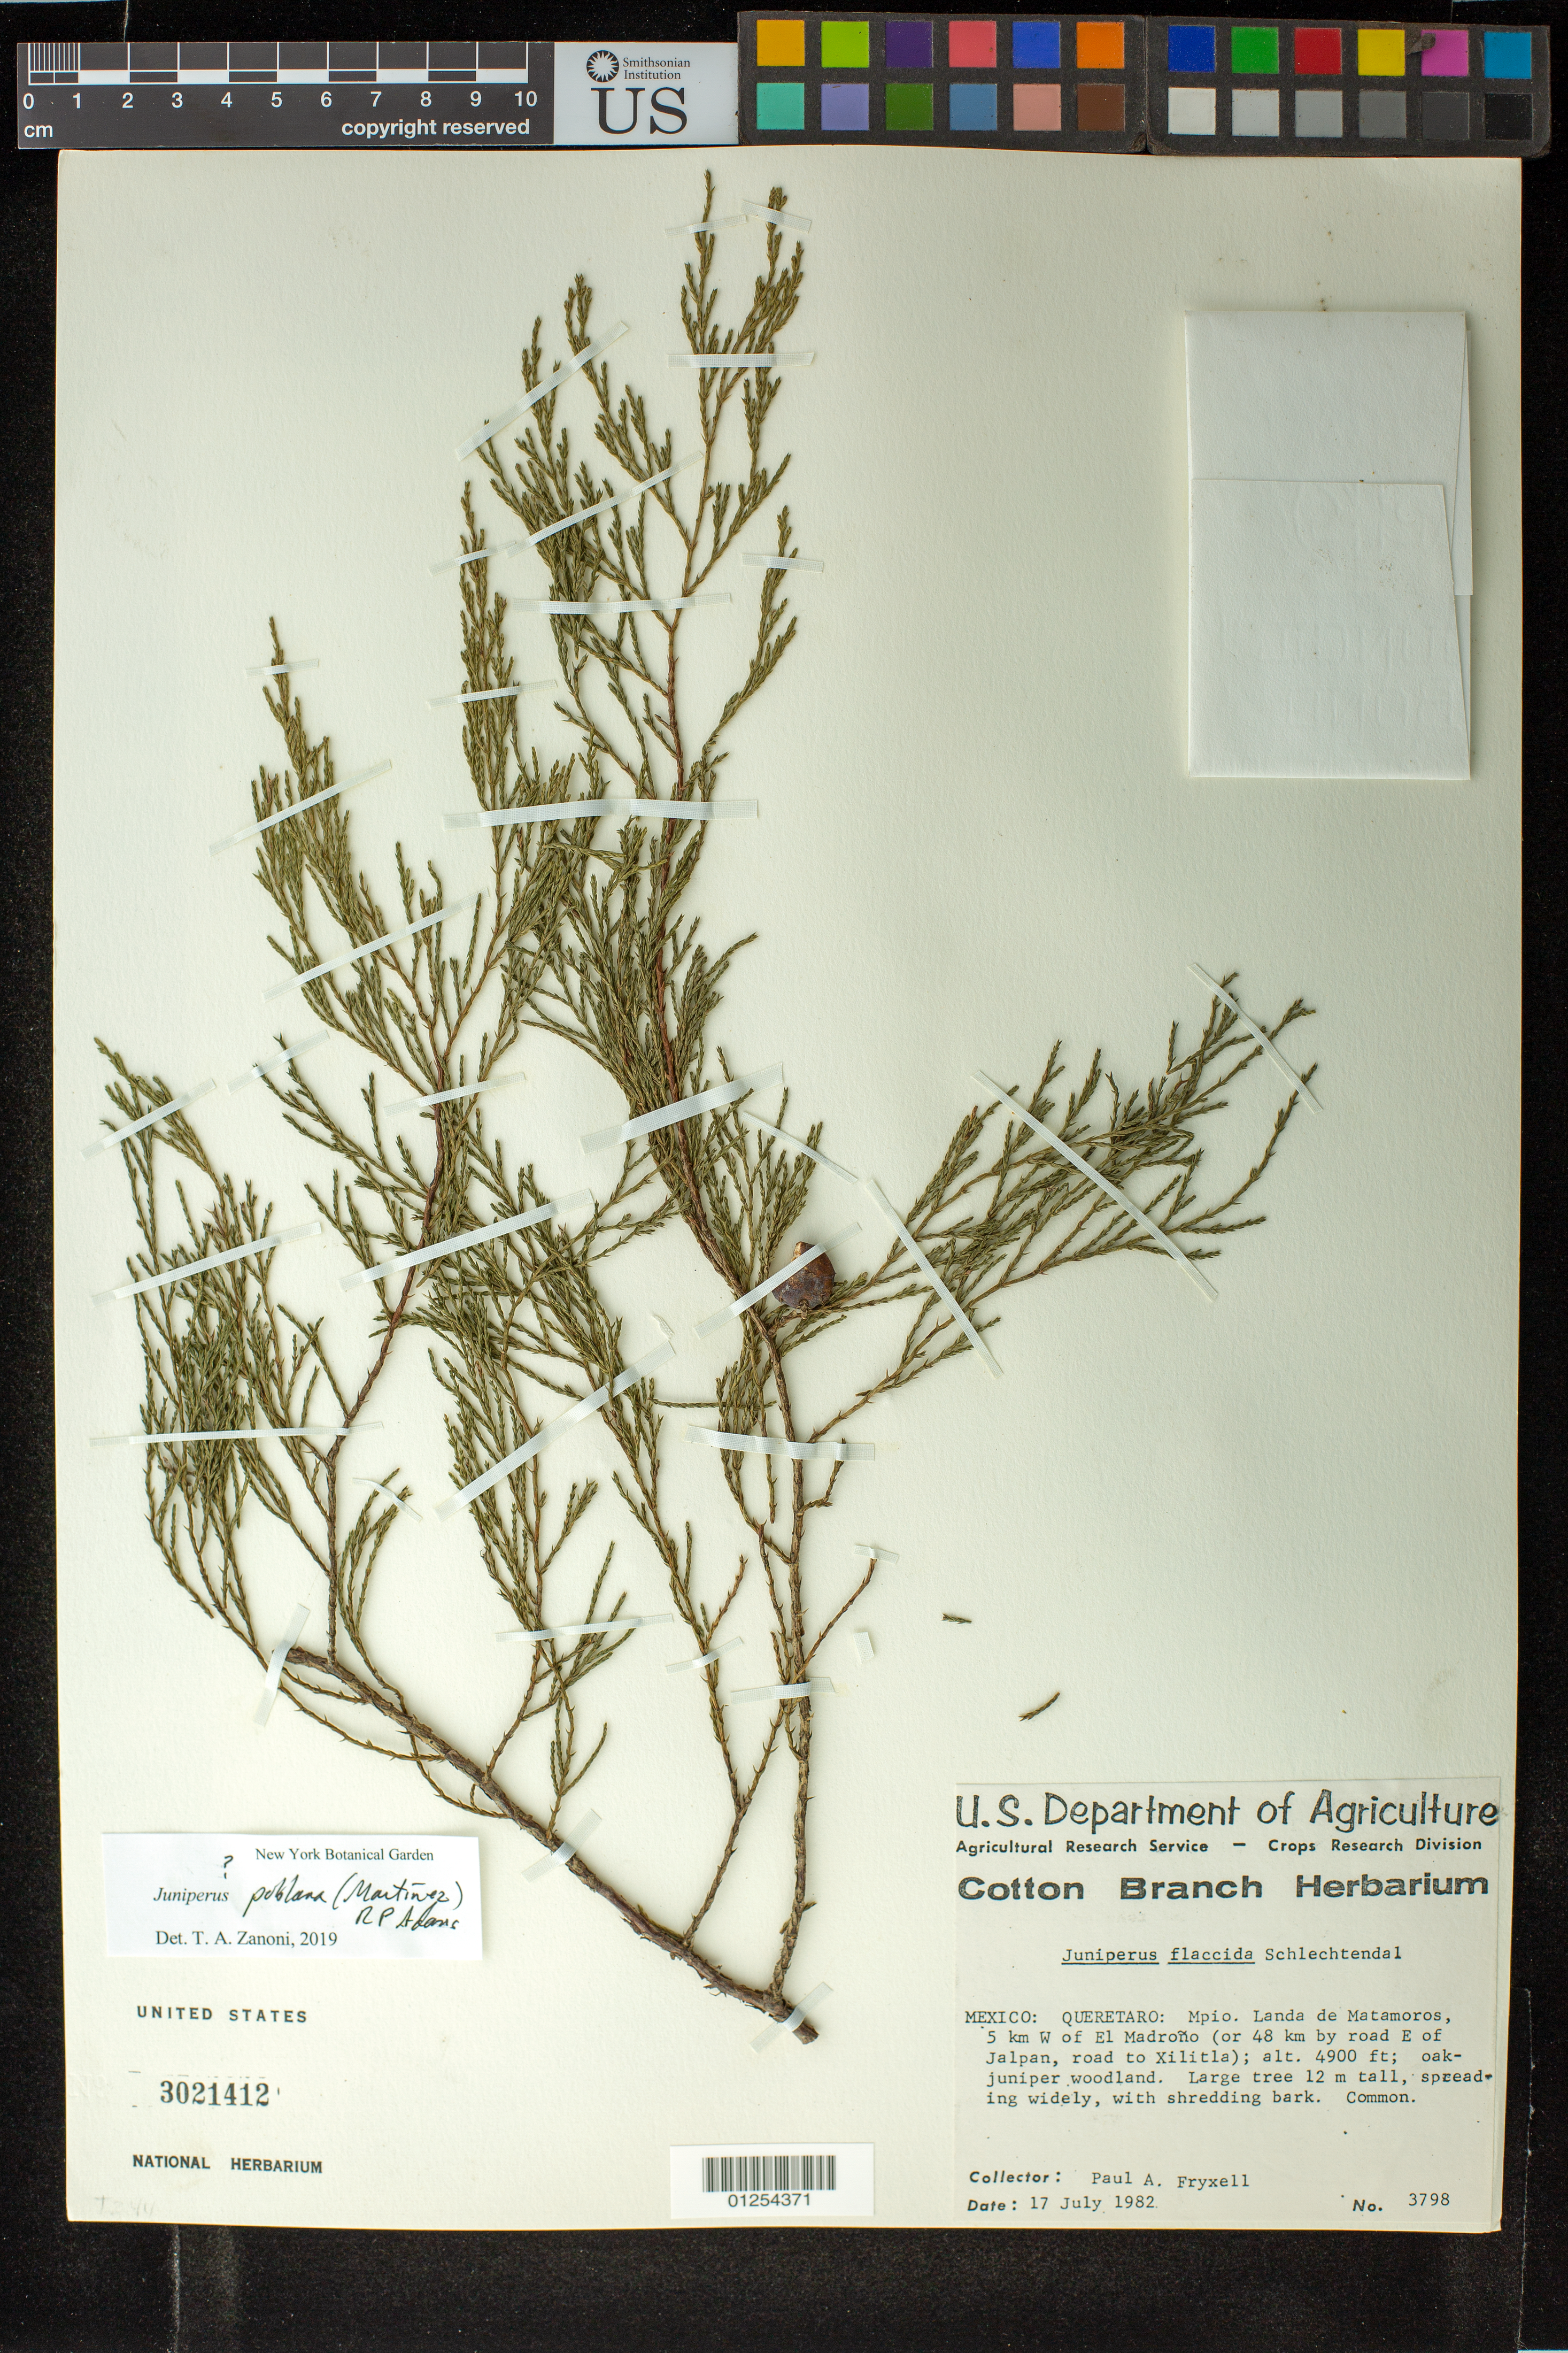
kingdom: Plantae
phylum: Tracheophyta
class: Pinopsida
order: Pinales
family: Cupressaceae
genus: Juniperus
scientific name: Juniperus sp.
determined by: Zanoni, T. A., (NY), New York Botanical Garden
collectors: P. A. Fryxell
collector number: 3798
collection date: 1982-07-17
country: Mexico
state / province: Querétaro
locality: Mpio, Landa de Matamoros, 5 km W of El Madrono (ca. 48 km E of Jalpan on road to Xilitla) near K228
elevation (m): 1494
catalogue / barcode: US 3021412